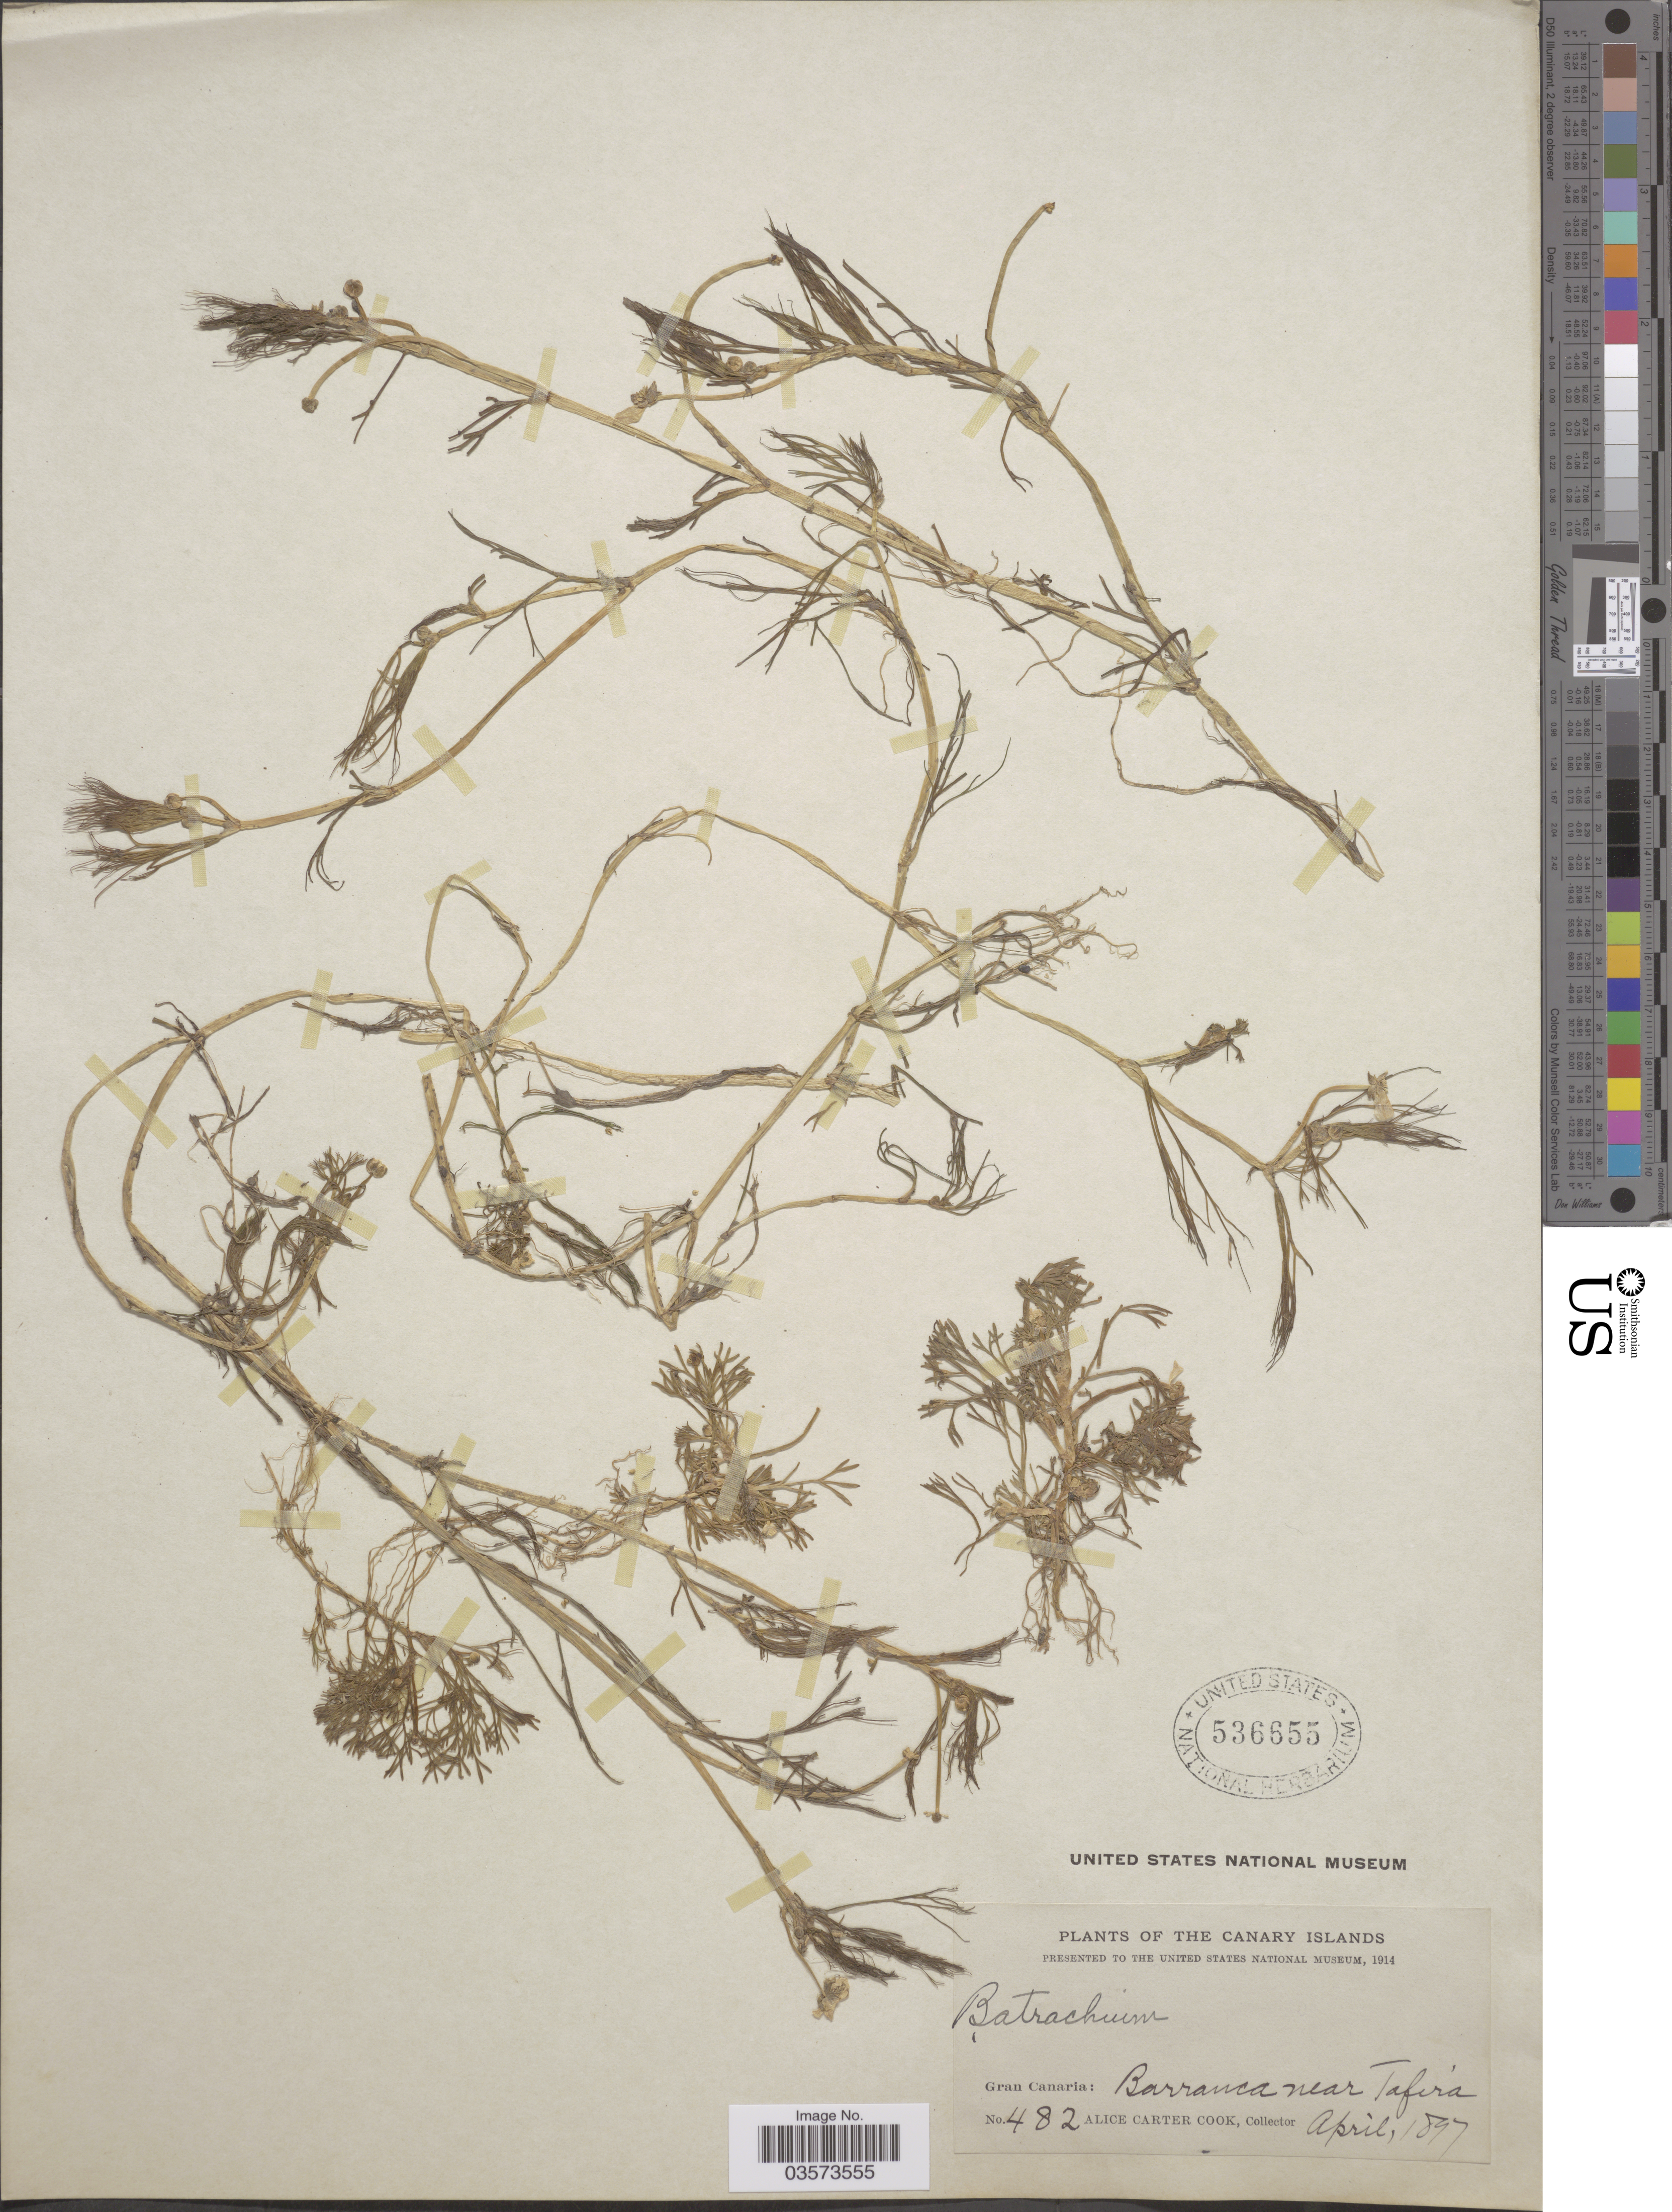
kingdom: Plantae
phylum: Tracheophyta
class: Magnoliopsida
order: Ranunculales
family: Ranunculaceae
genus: Ranunculus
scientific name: Ranunculus sp.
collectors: Alice C. Cook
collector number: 482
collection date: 1897-04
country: Spain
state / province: Canarias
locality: The Canary Islands. Gran Canaria: Barranca near Tafira.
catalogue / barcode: US 536655